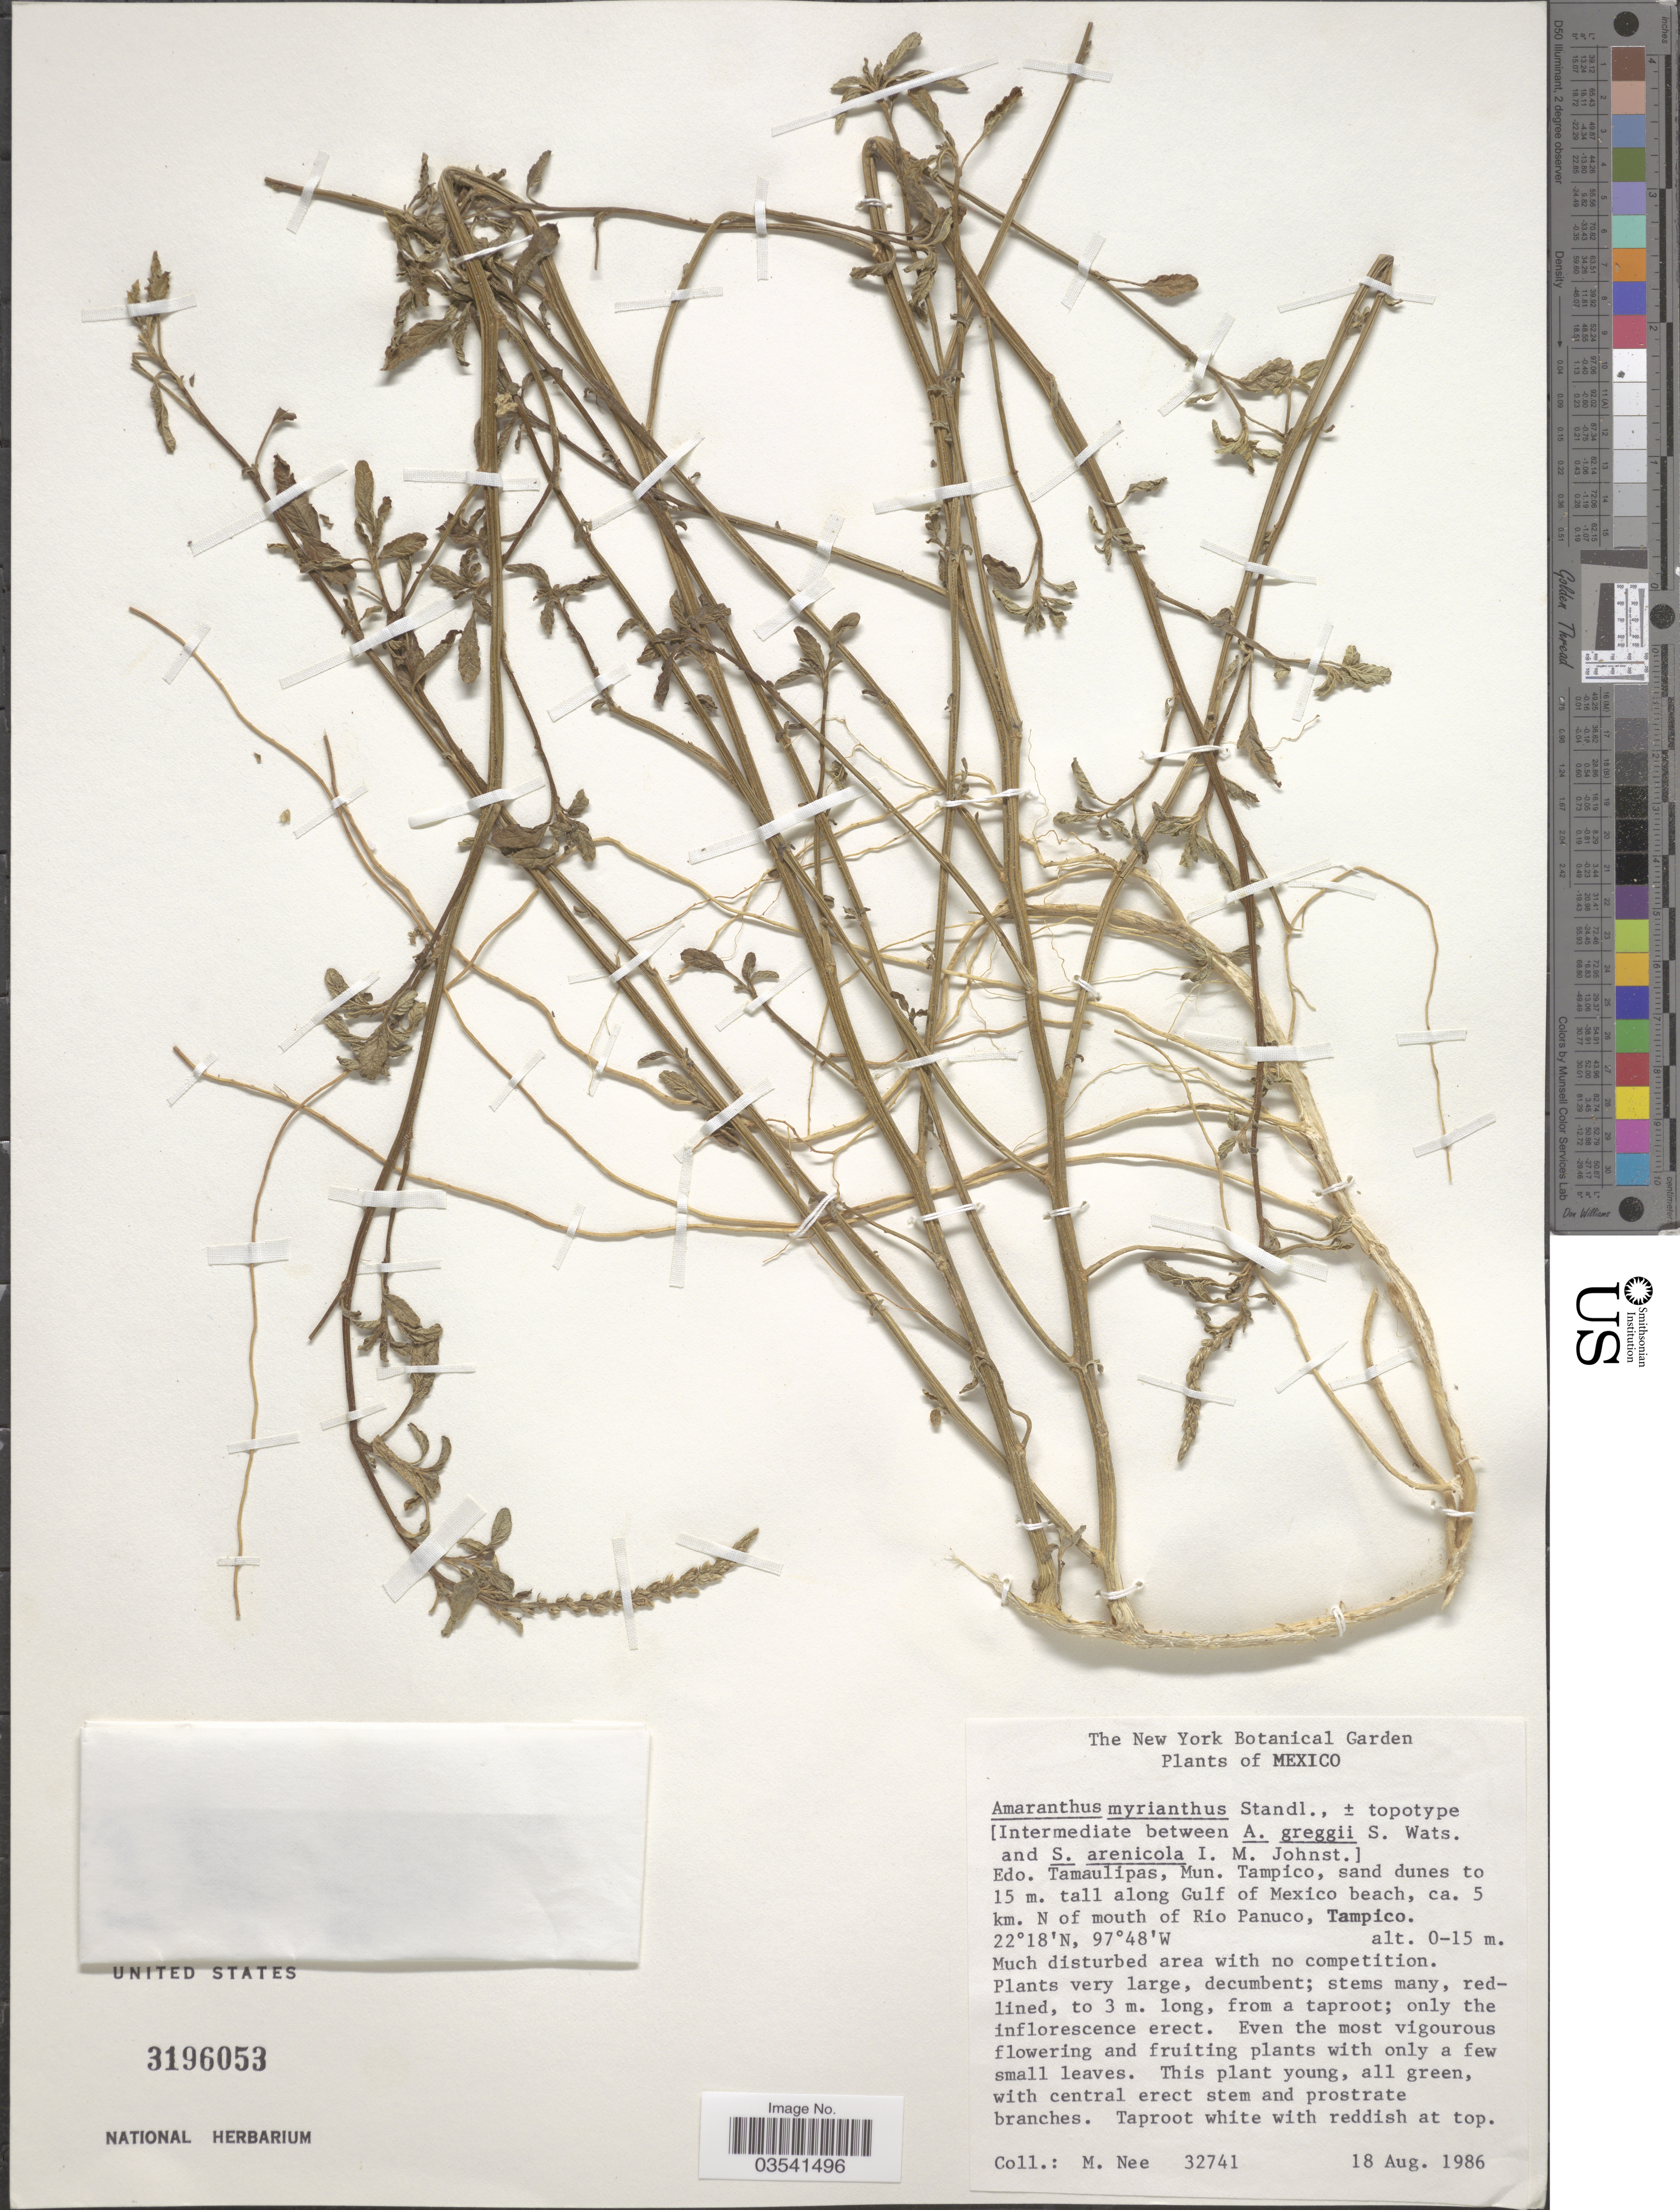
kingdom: Plantae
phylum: Tracheophyta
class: Magnoliopsida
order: Caryophyllales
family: Amaranthaceae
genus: Amaranthus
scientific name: Amaranthus myrianthus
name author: Standl.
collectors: M. Nee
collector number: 32741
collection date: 1986-08-18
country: Mexico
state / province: Tamaulipas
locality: Mun. Tampico, along Gulf of Mexico beach, ca. 5 km. N of mouth of Rio Panuco, Tampico.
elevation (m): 0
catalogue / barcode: US 3196053